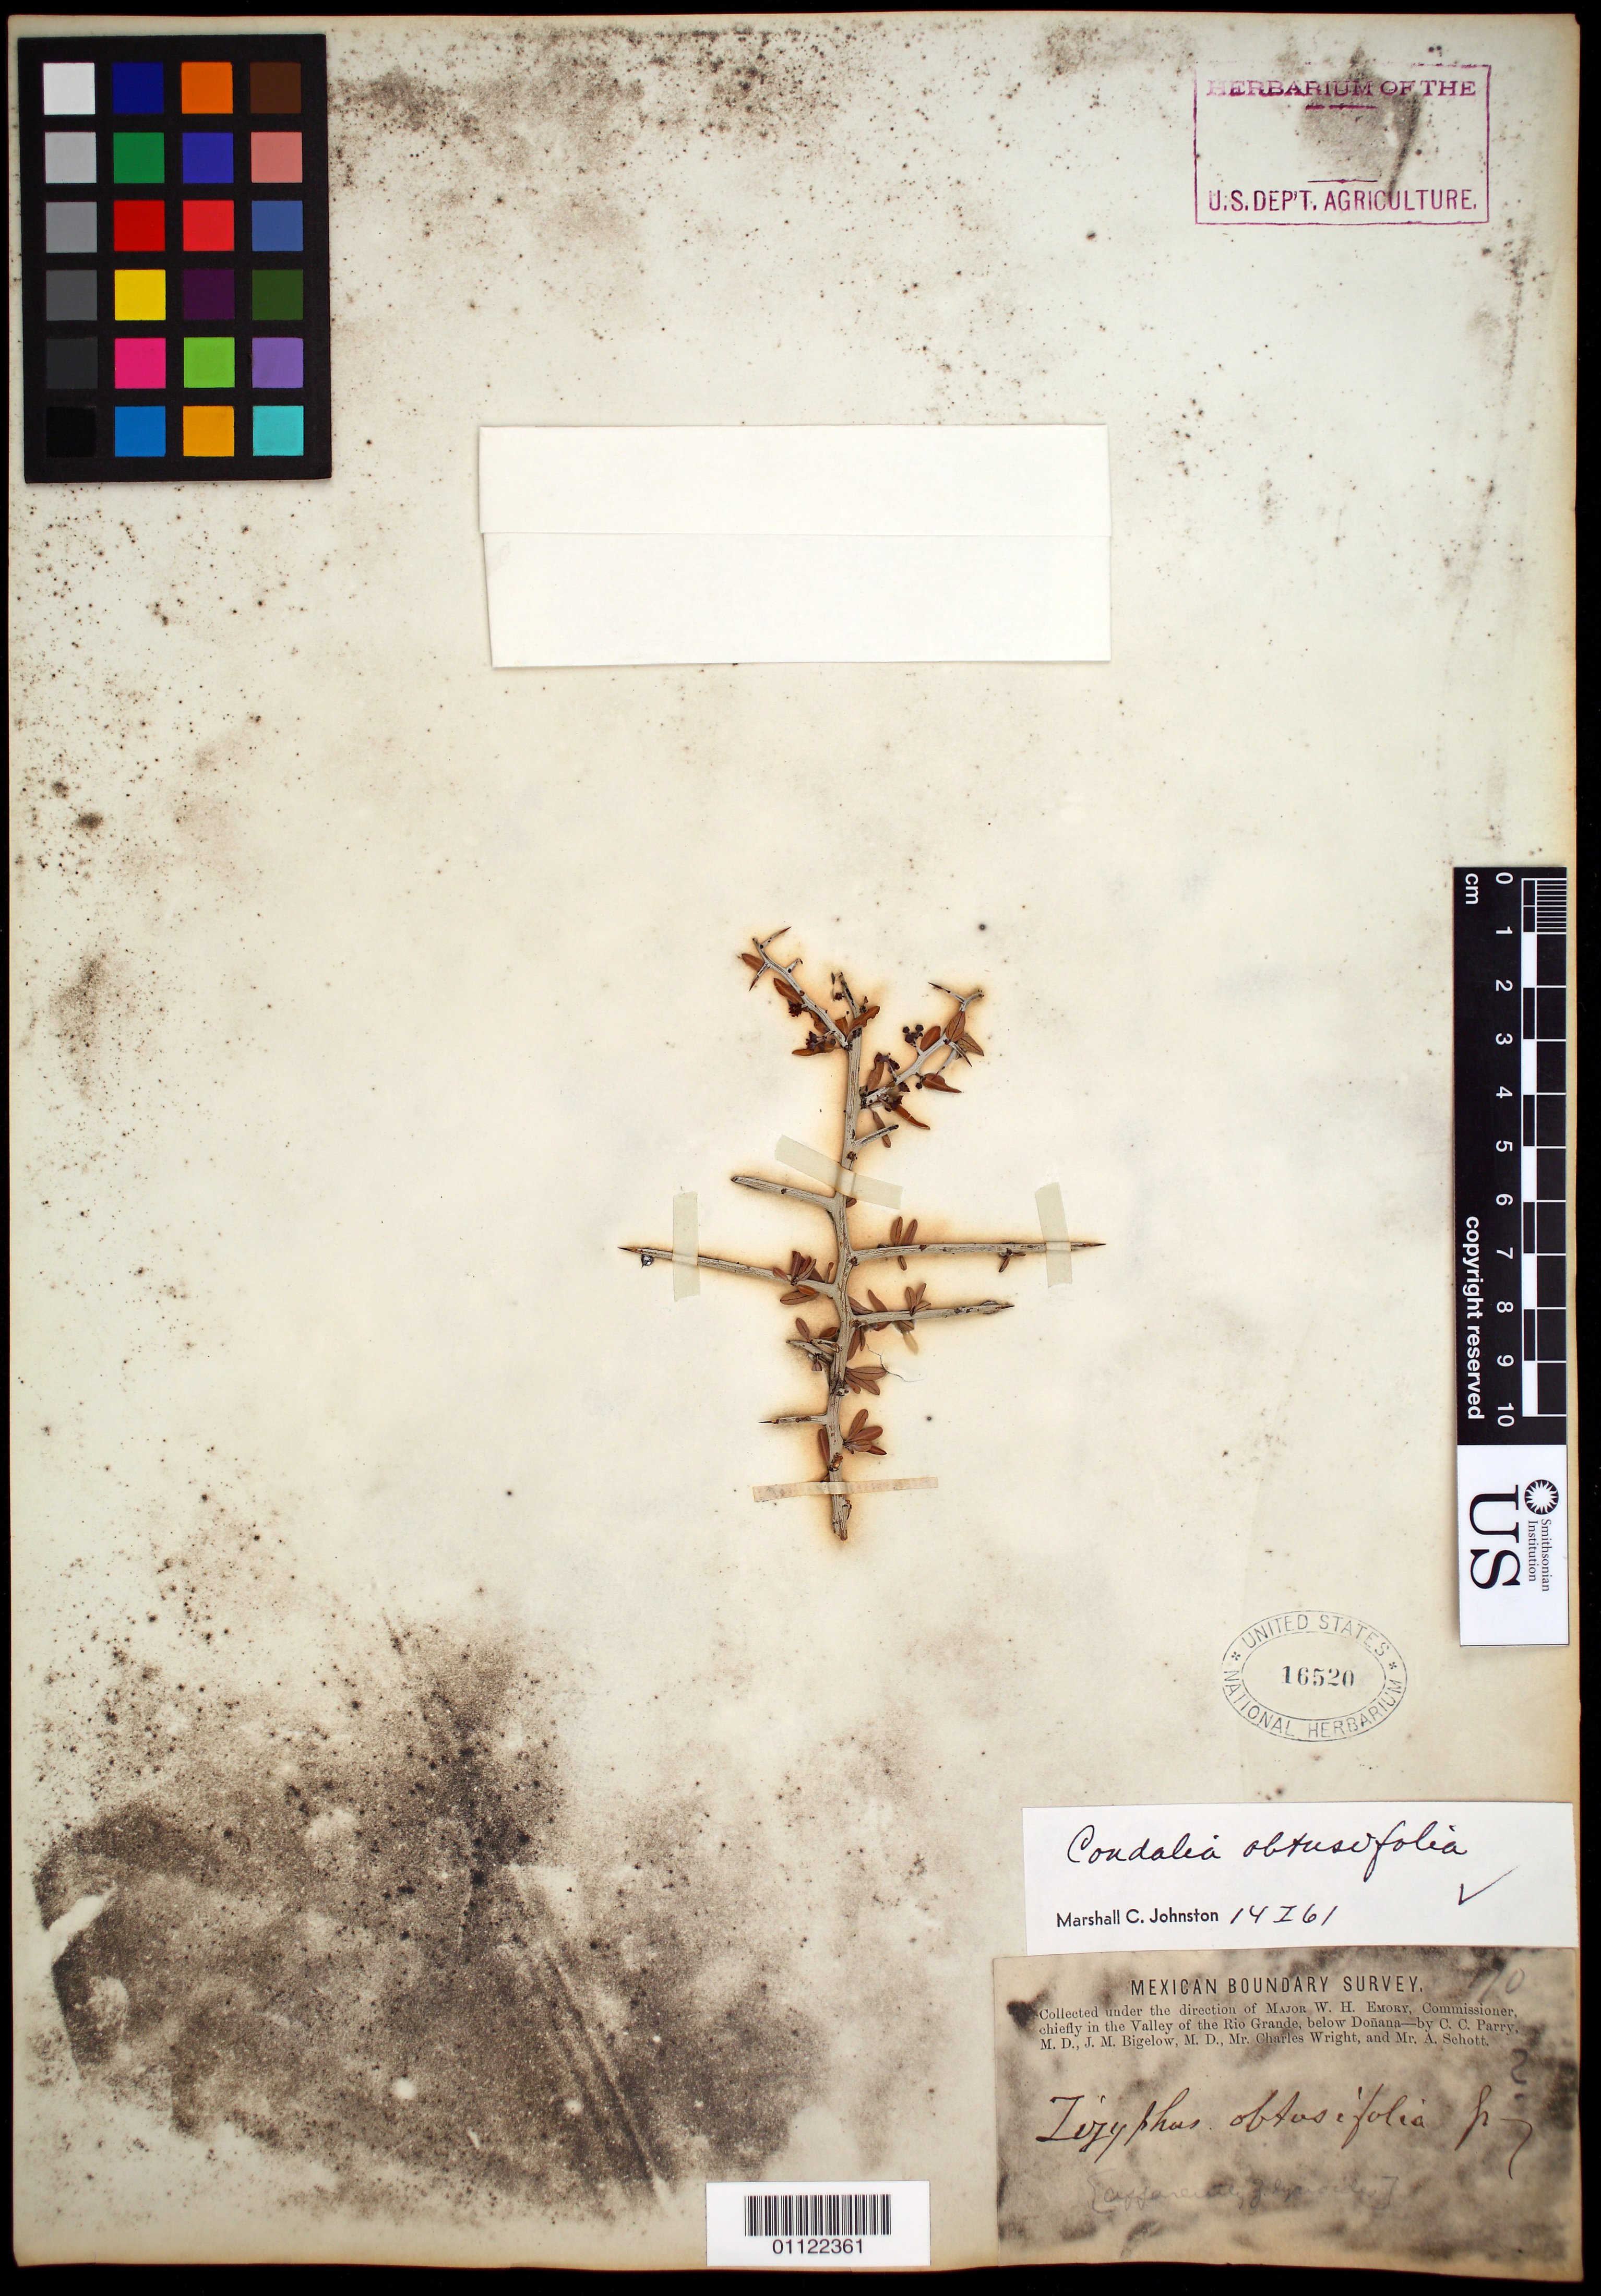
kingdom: Plantae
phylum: Tracheophyta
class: Magnoliopsida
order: Rosales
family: Rhamnaceae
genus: Sarcomphalus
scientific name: Sarcomphalus obtusifolius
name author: (Hook. ex Torr. & A. Gray) Hauenschild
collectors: C. C. Parry, J. M. Bigelow, C. Wright & A. C. V. Schott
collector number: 170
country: Mexico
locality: Valley of the Rio Grande, below Doñana.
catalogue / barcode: US 16520